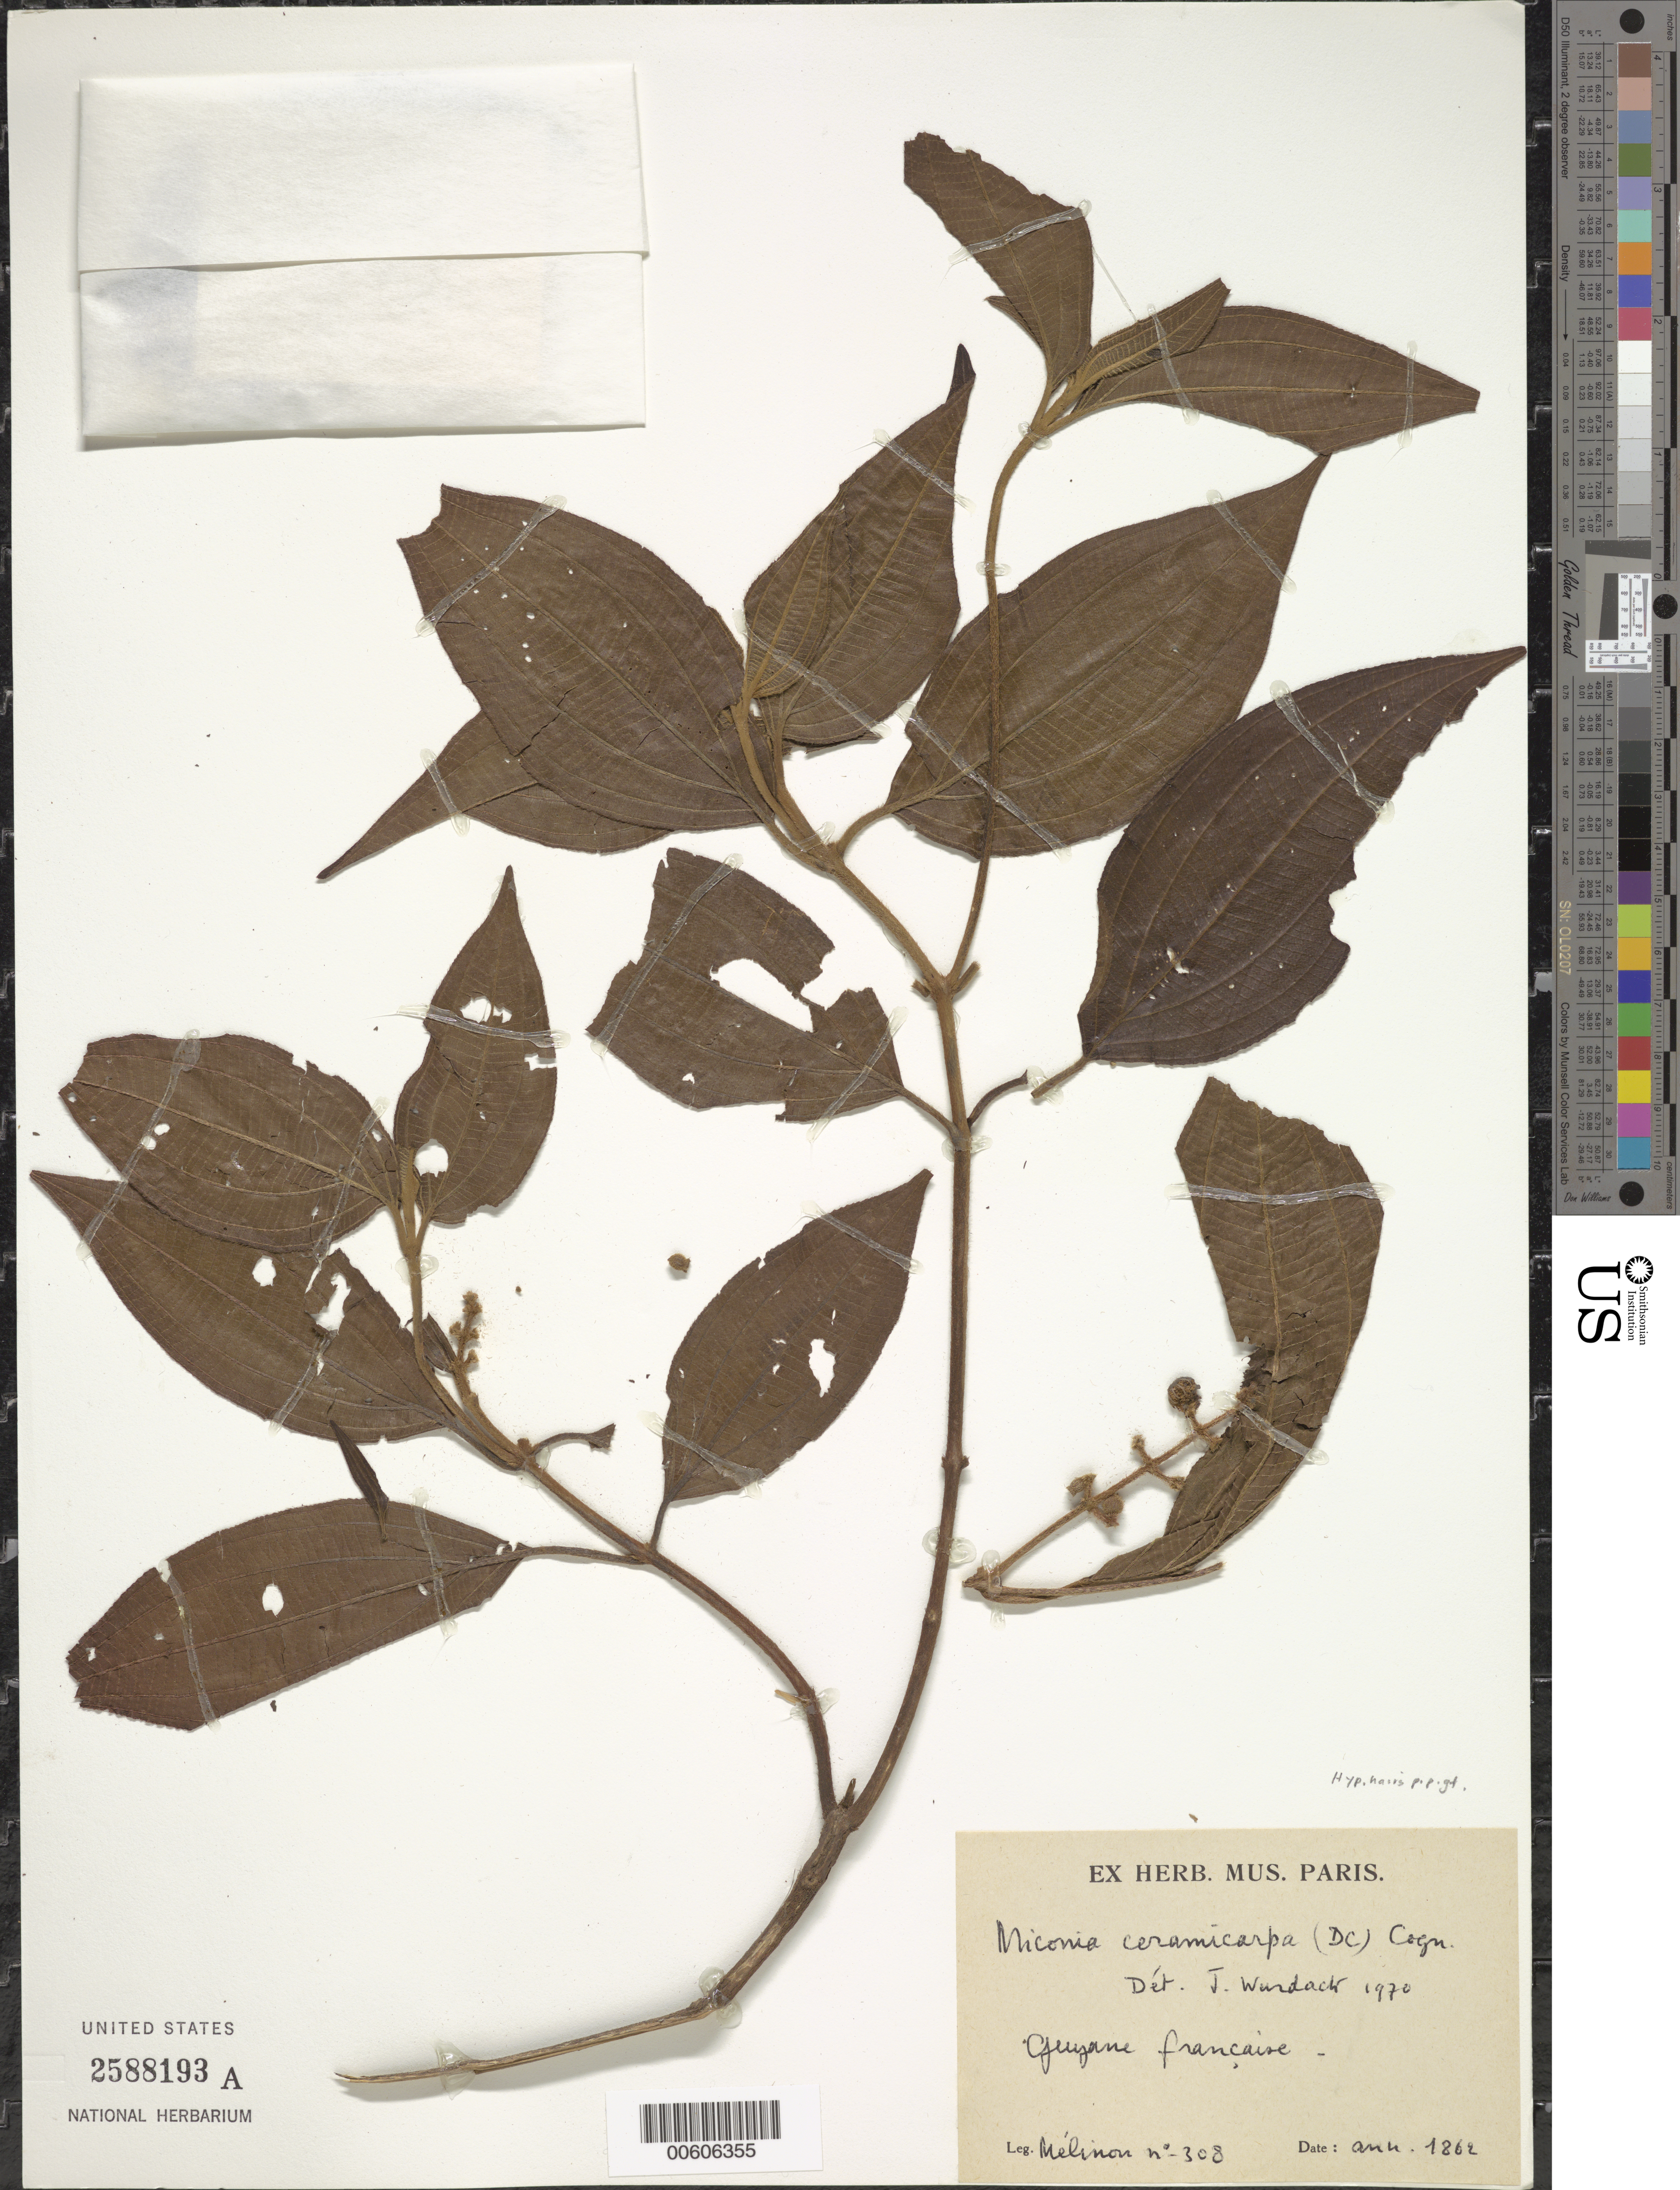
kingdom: Plantae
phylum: Tracheophyta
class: Magnoliopsida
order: Myrtales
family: Melastomataceae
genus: Miconia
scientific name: Miconia ceramicarpa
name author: (DC.) Cogn.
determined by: Wurdack, John J., (US), US (UNITED STATES)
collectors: E. Mélinon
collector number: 308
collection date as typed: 1862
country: French Guiana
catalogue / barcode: US 2588193A